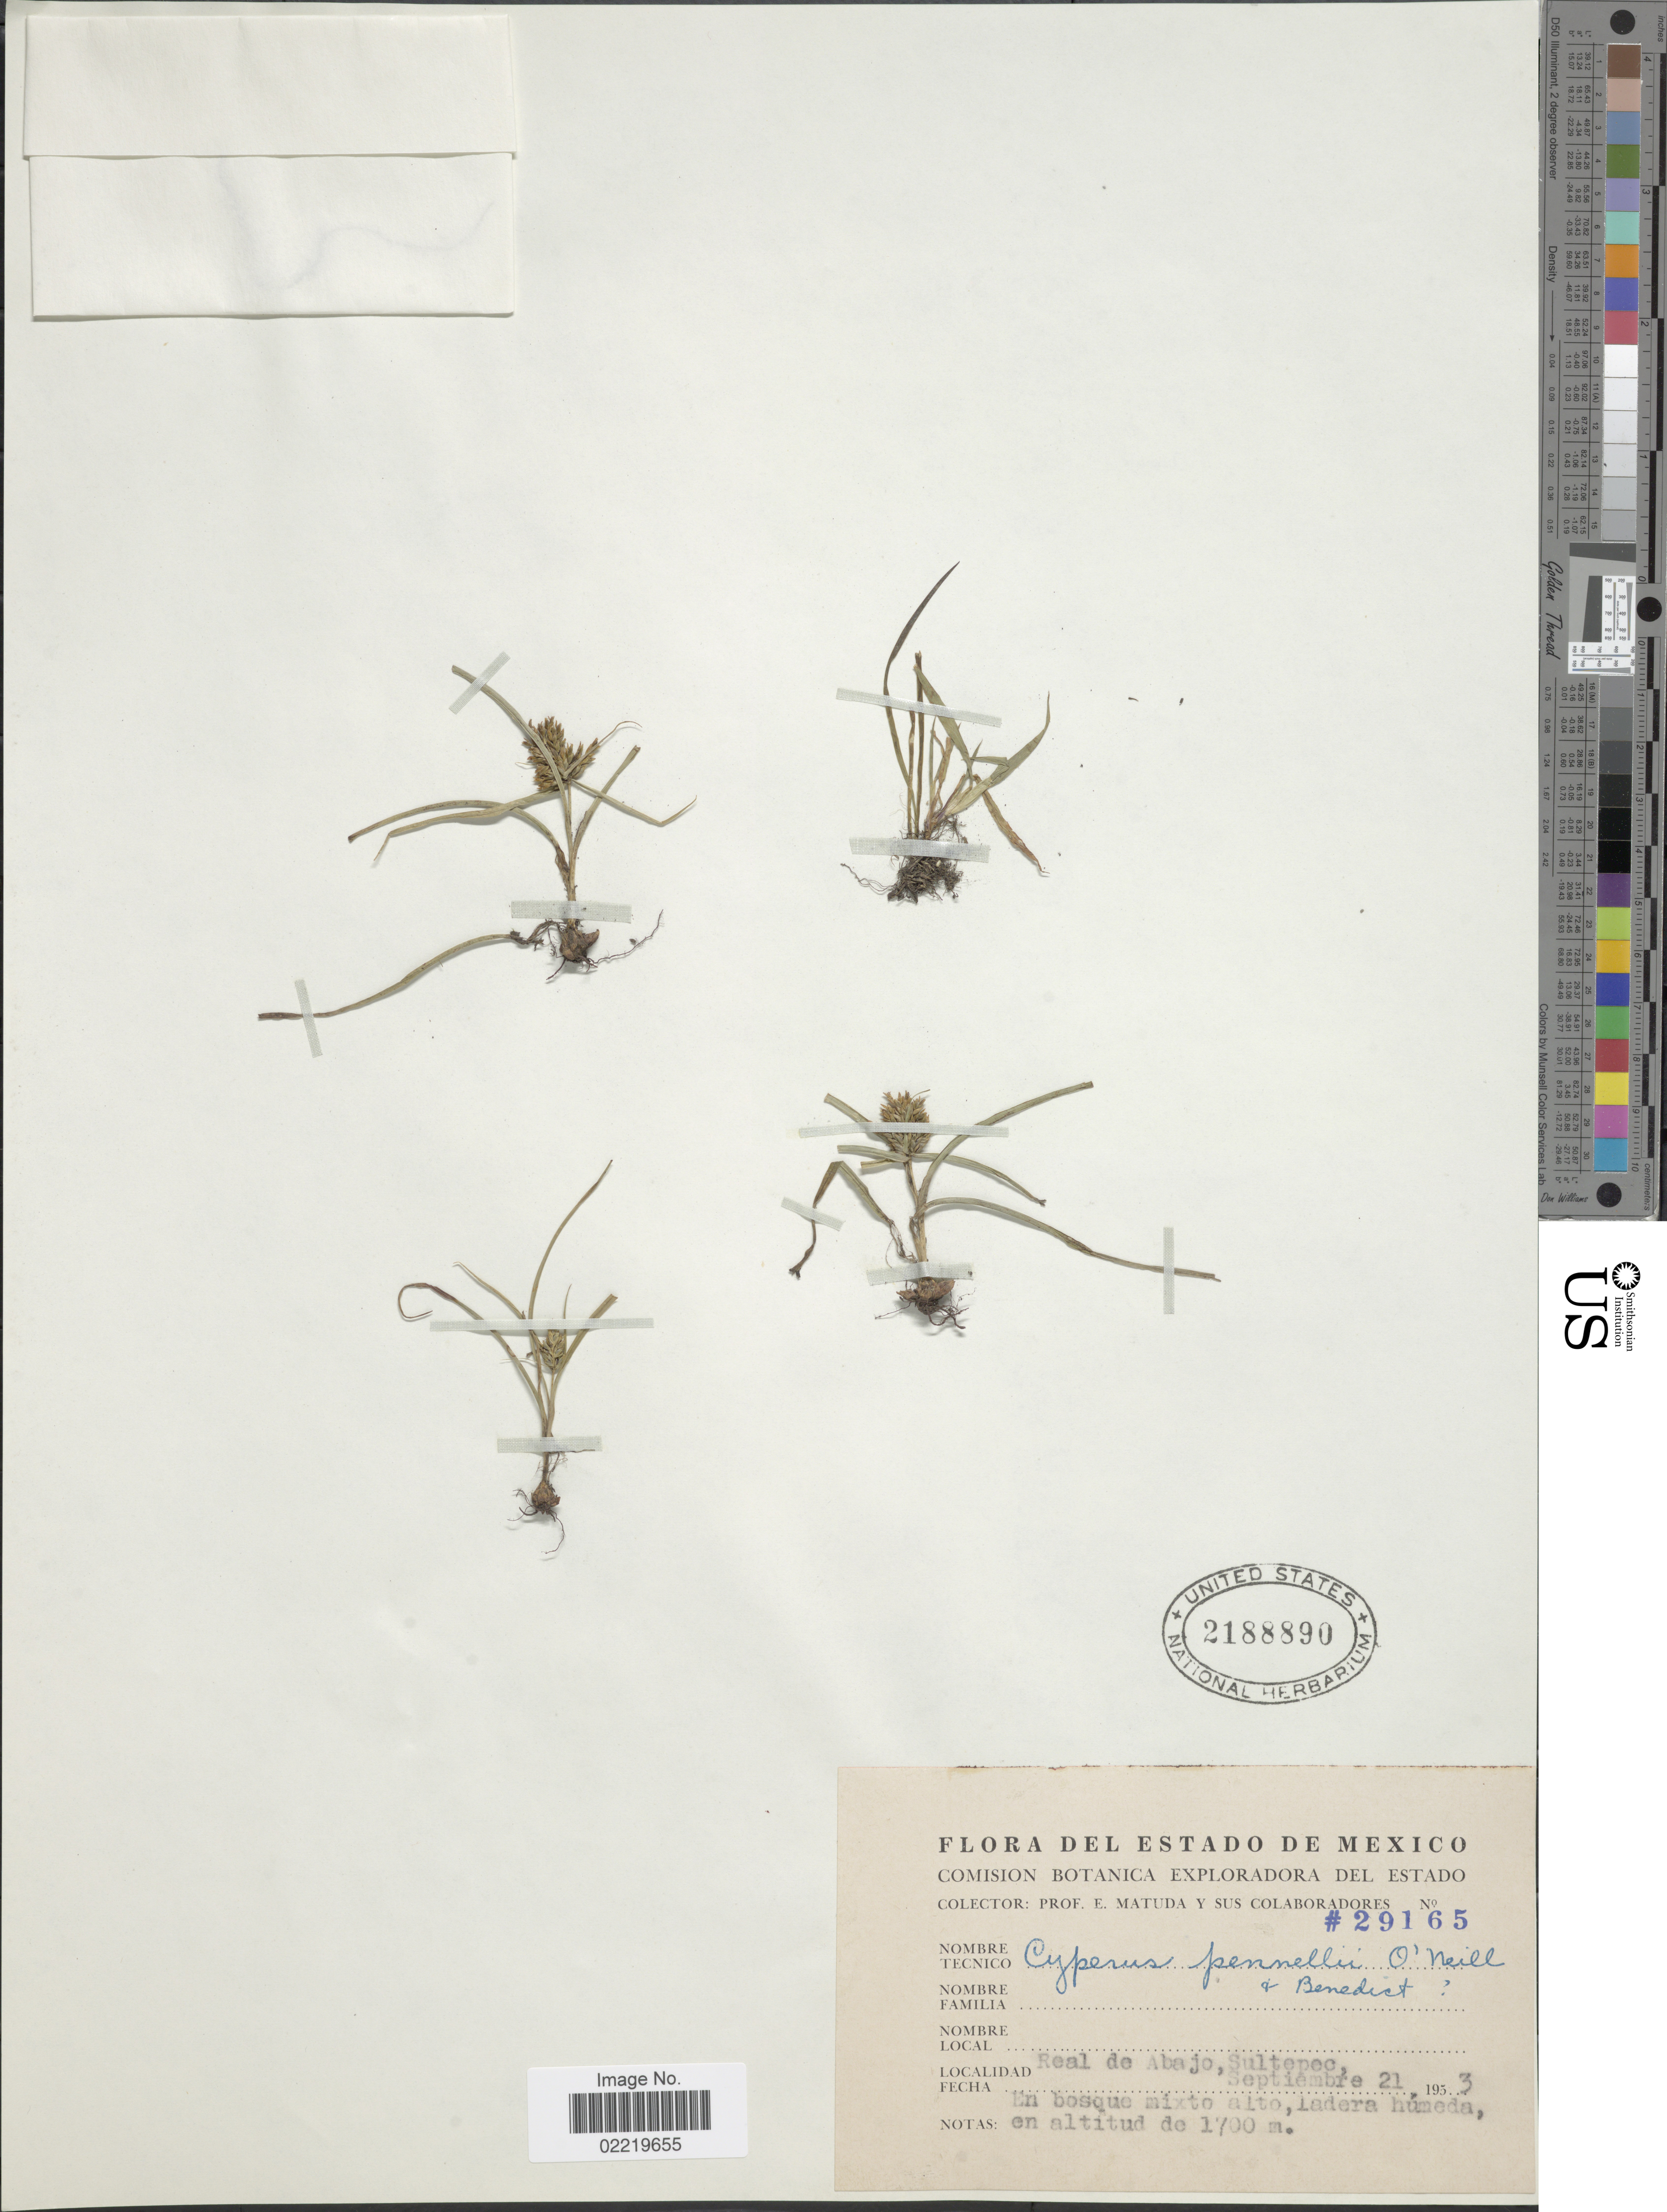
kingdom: Plantae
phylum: Tracheophyta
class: Liliopsida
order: Poales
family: Cyperaceae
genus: Cyperus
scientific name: Cyperus pennellii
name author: O'Neill & Ben. Ayers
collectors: E. Matuda & Sus Colaboradores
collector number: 29165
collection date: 1953-09-21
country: Mexico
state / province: México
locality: Real de Abajo, Sultepec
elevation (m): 1700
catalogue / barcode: US 2188890